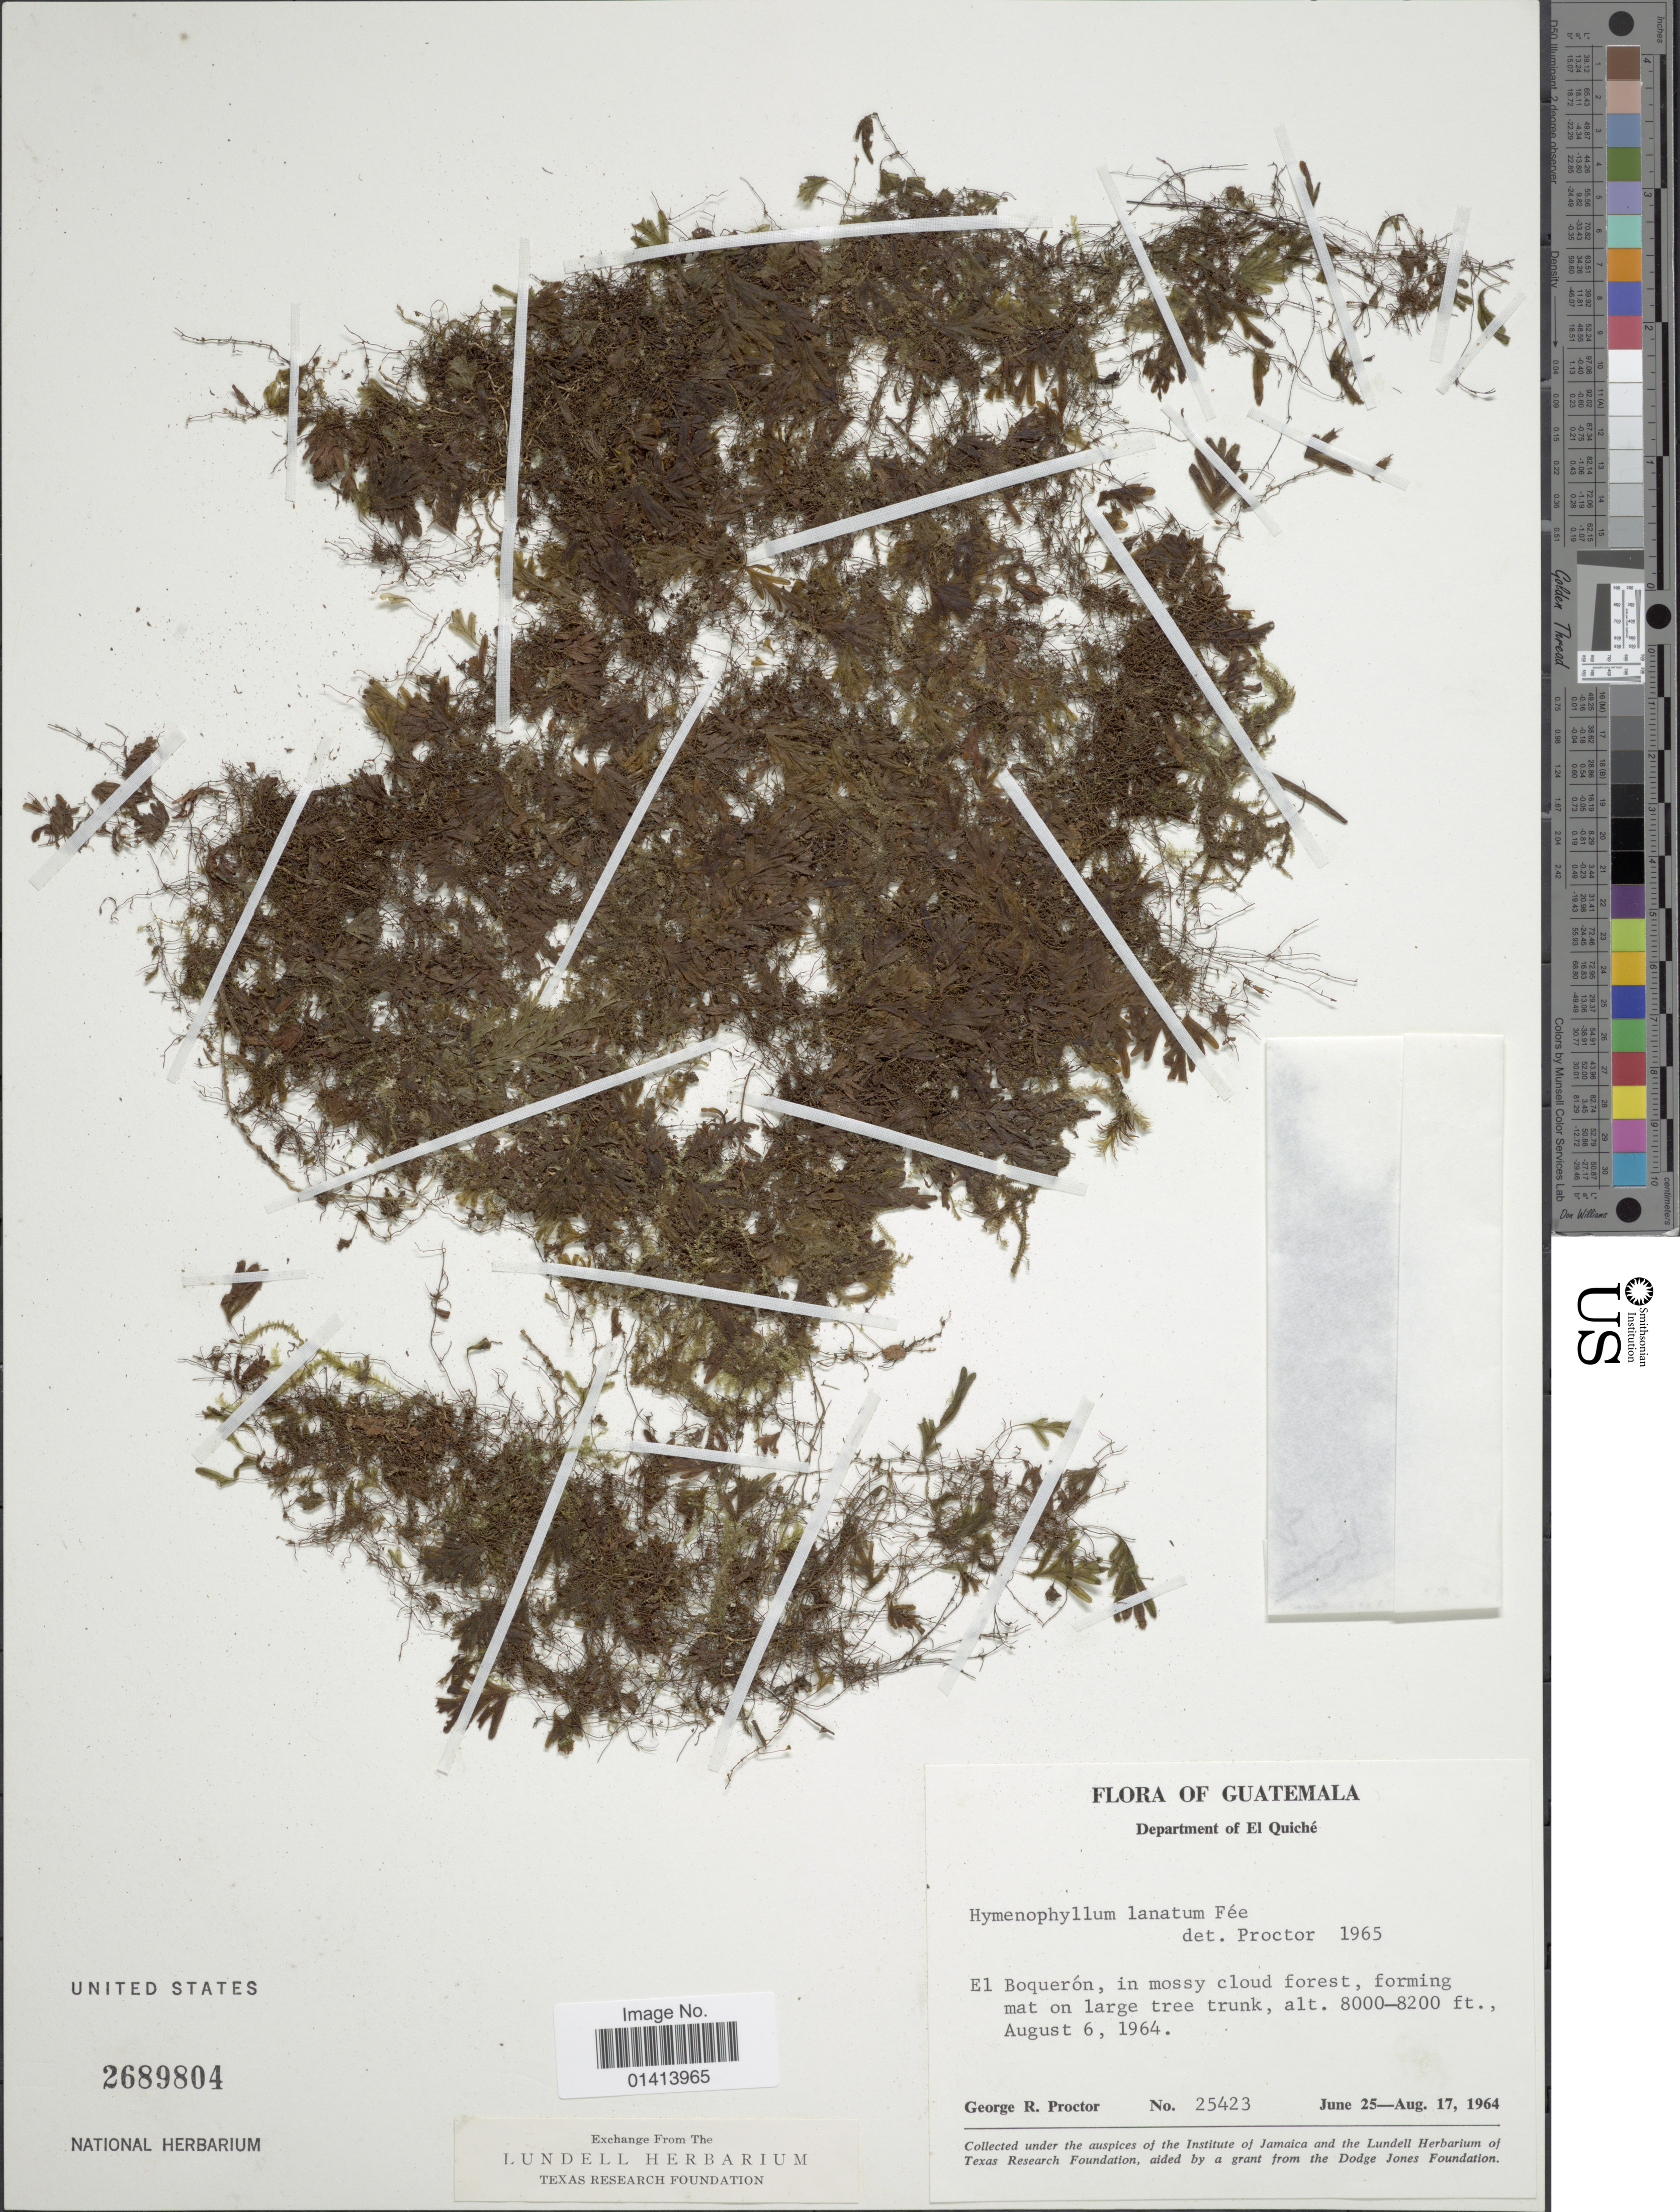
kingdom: Plantae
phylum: Tracheophyta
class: Polypodiopsida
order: Hymenophyllales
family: Hymenophyllaceae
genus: Hymenophyllum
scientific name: Hymenophyllum lanatum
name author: Fée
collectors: G. R. Proctor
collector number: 25423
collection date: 1964-06-25/1964-08-17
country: Guatemala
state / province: El Quiché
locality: Department of El Quiché, El Boqueron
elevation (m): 2438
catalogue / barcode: US 2689804